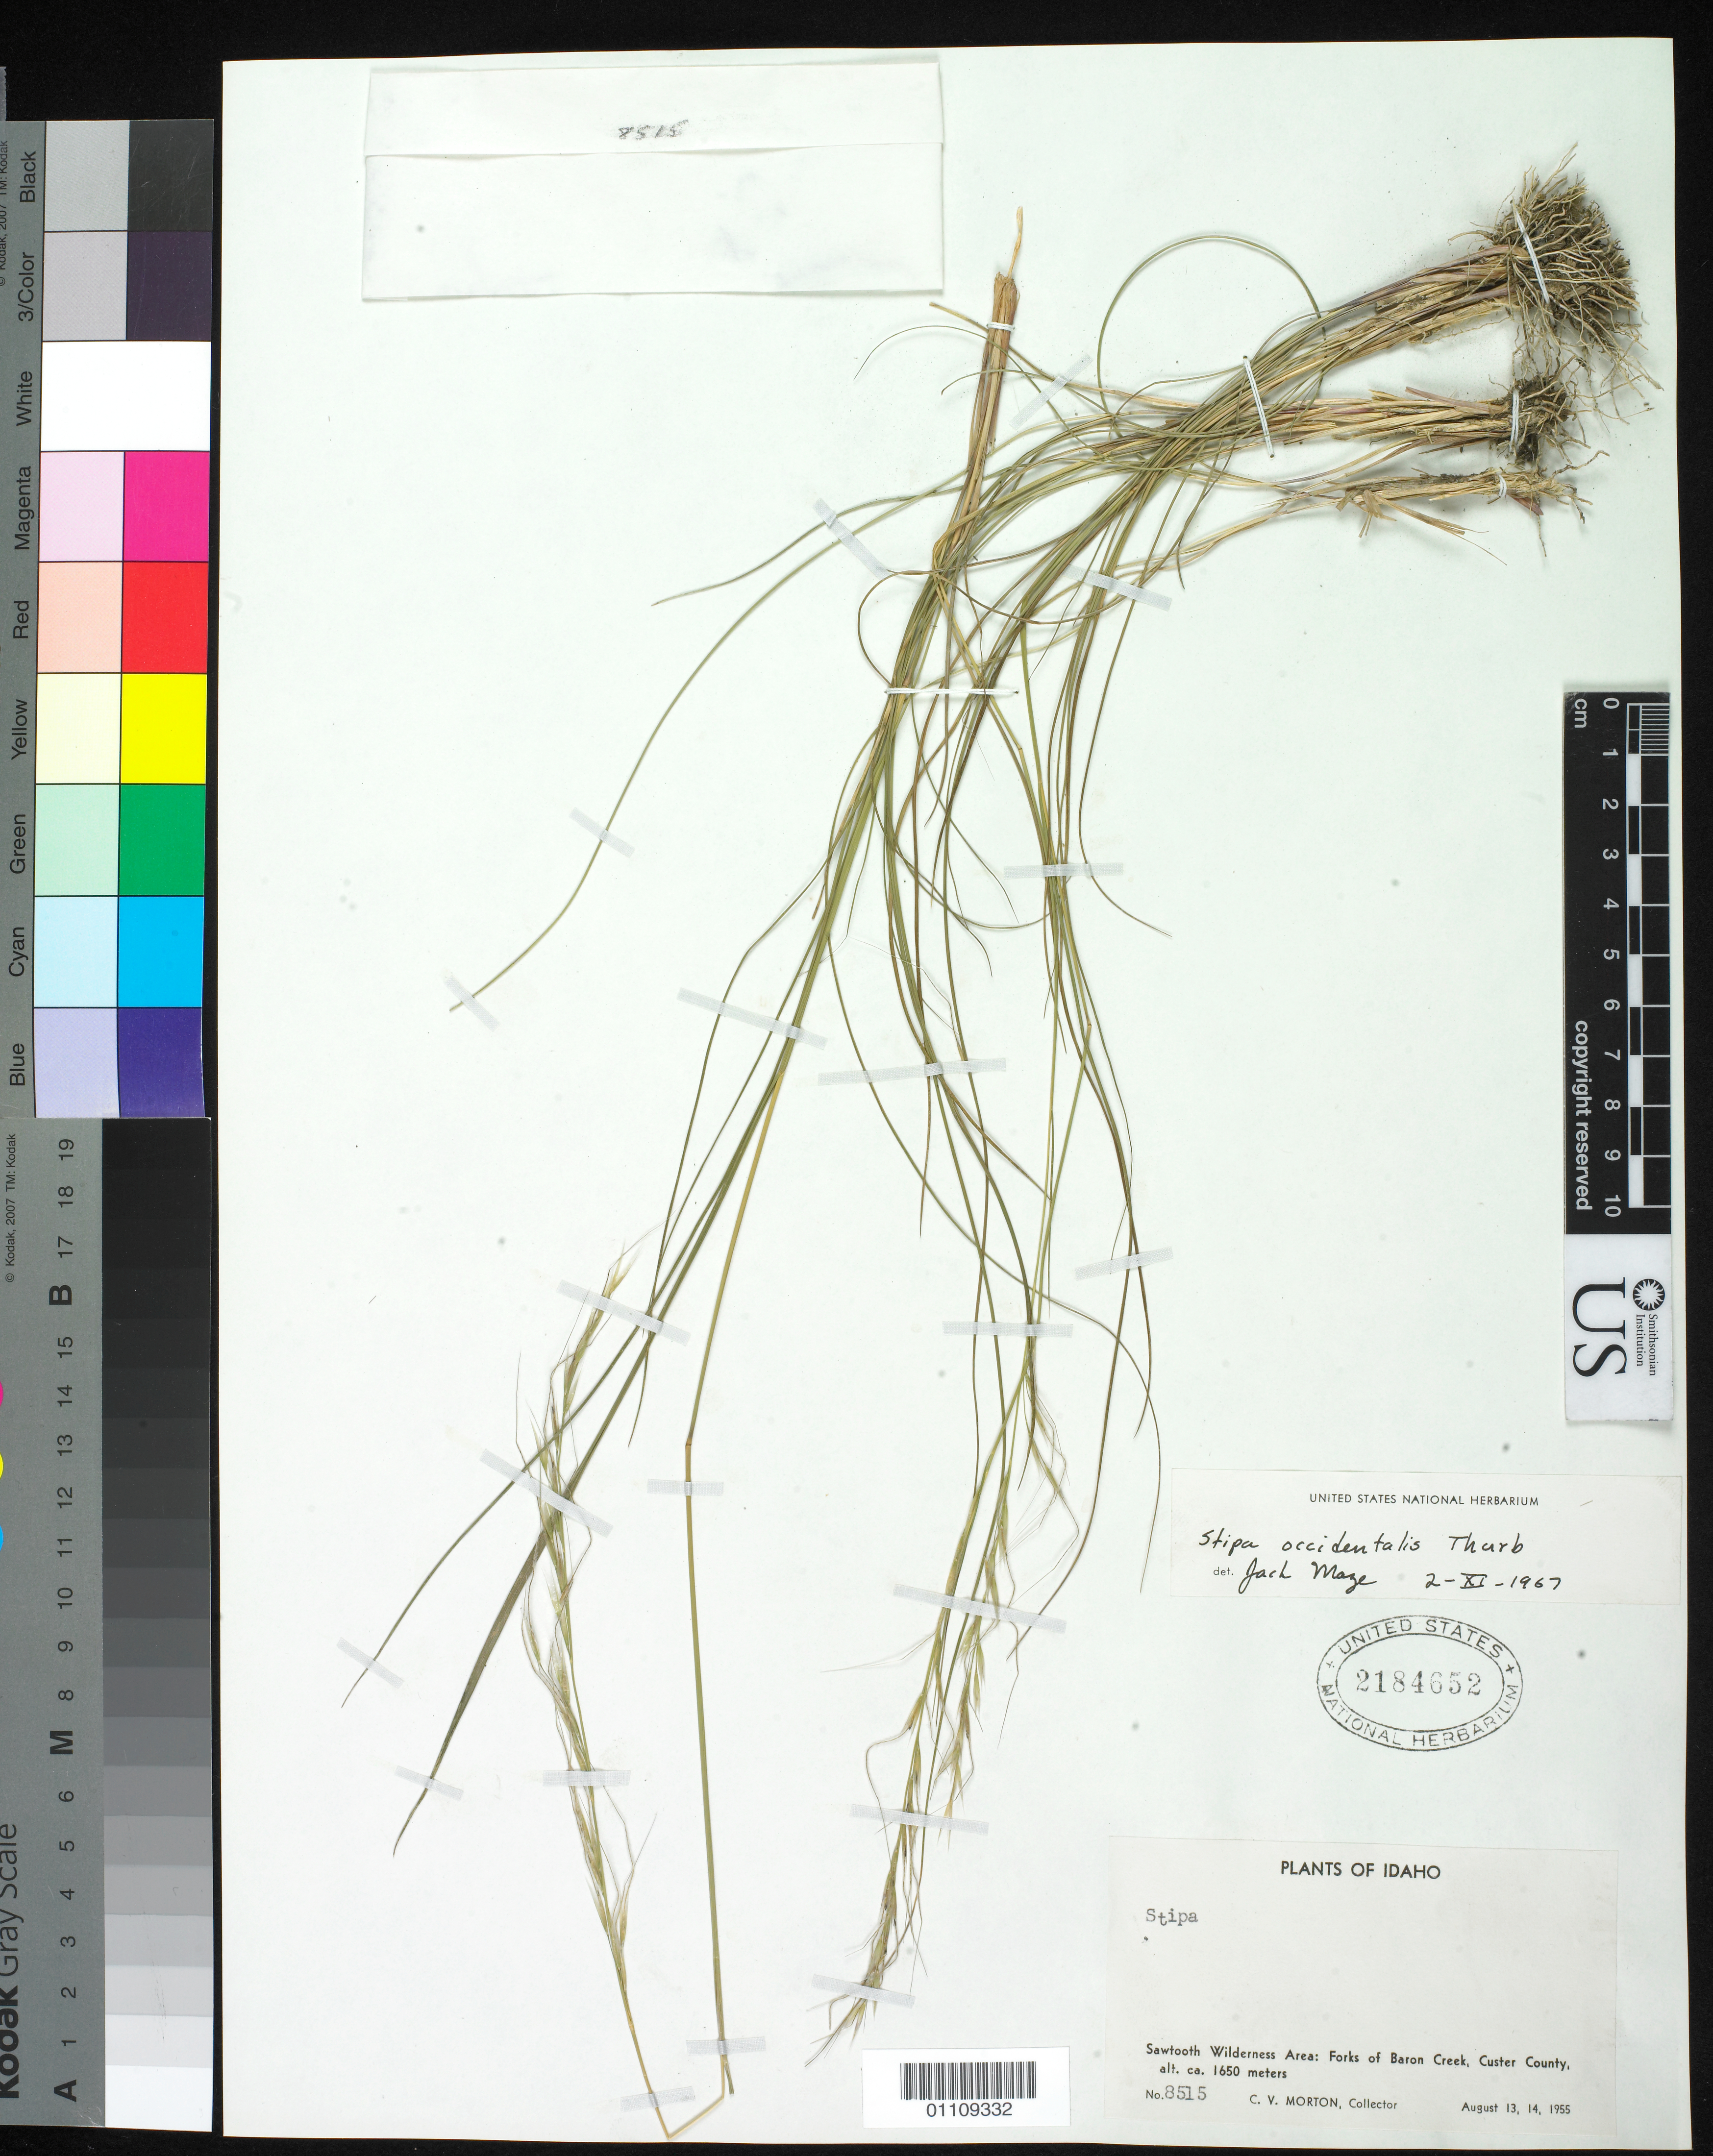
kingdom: Plantae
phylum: Tracheophyta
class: Liliopsida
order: Poales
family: Poaceae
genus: Eriocoma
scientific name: Eriocoma occidentalis subsp. occidentalis ined.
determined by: Poaceae Reorganization Project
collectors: C. V. Morton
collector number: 8515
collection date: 1955-08-13/1955-08-14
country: United States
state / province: Idaho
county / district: Custer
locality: Sawtooth Wilderness area: Forks of Baron Creek.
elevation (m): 1650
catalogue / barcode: US 2184652